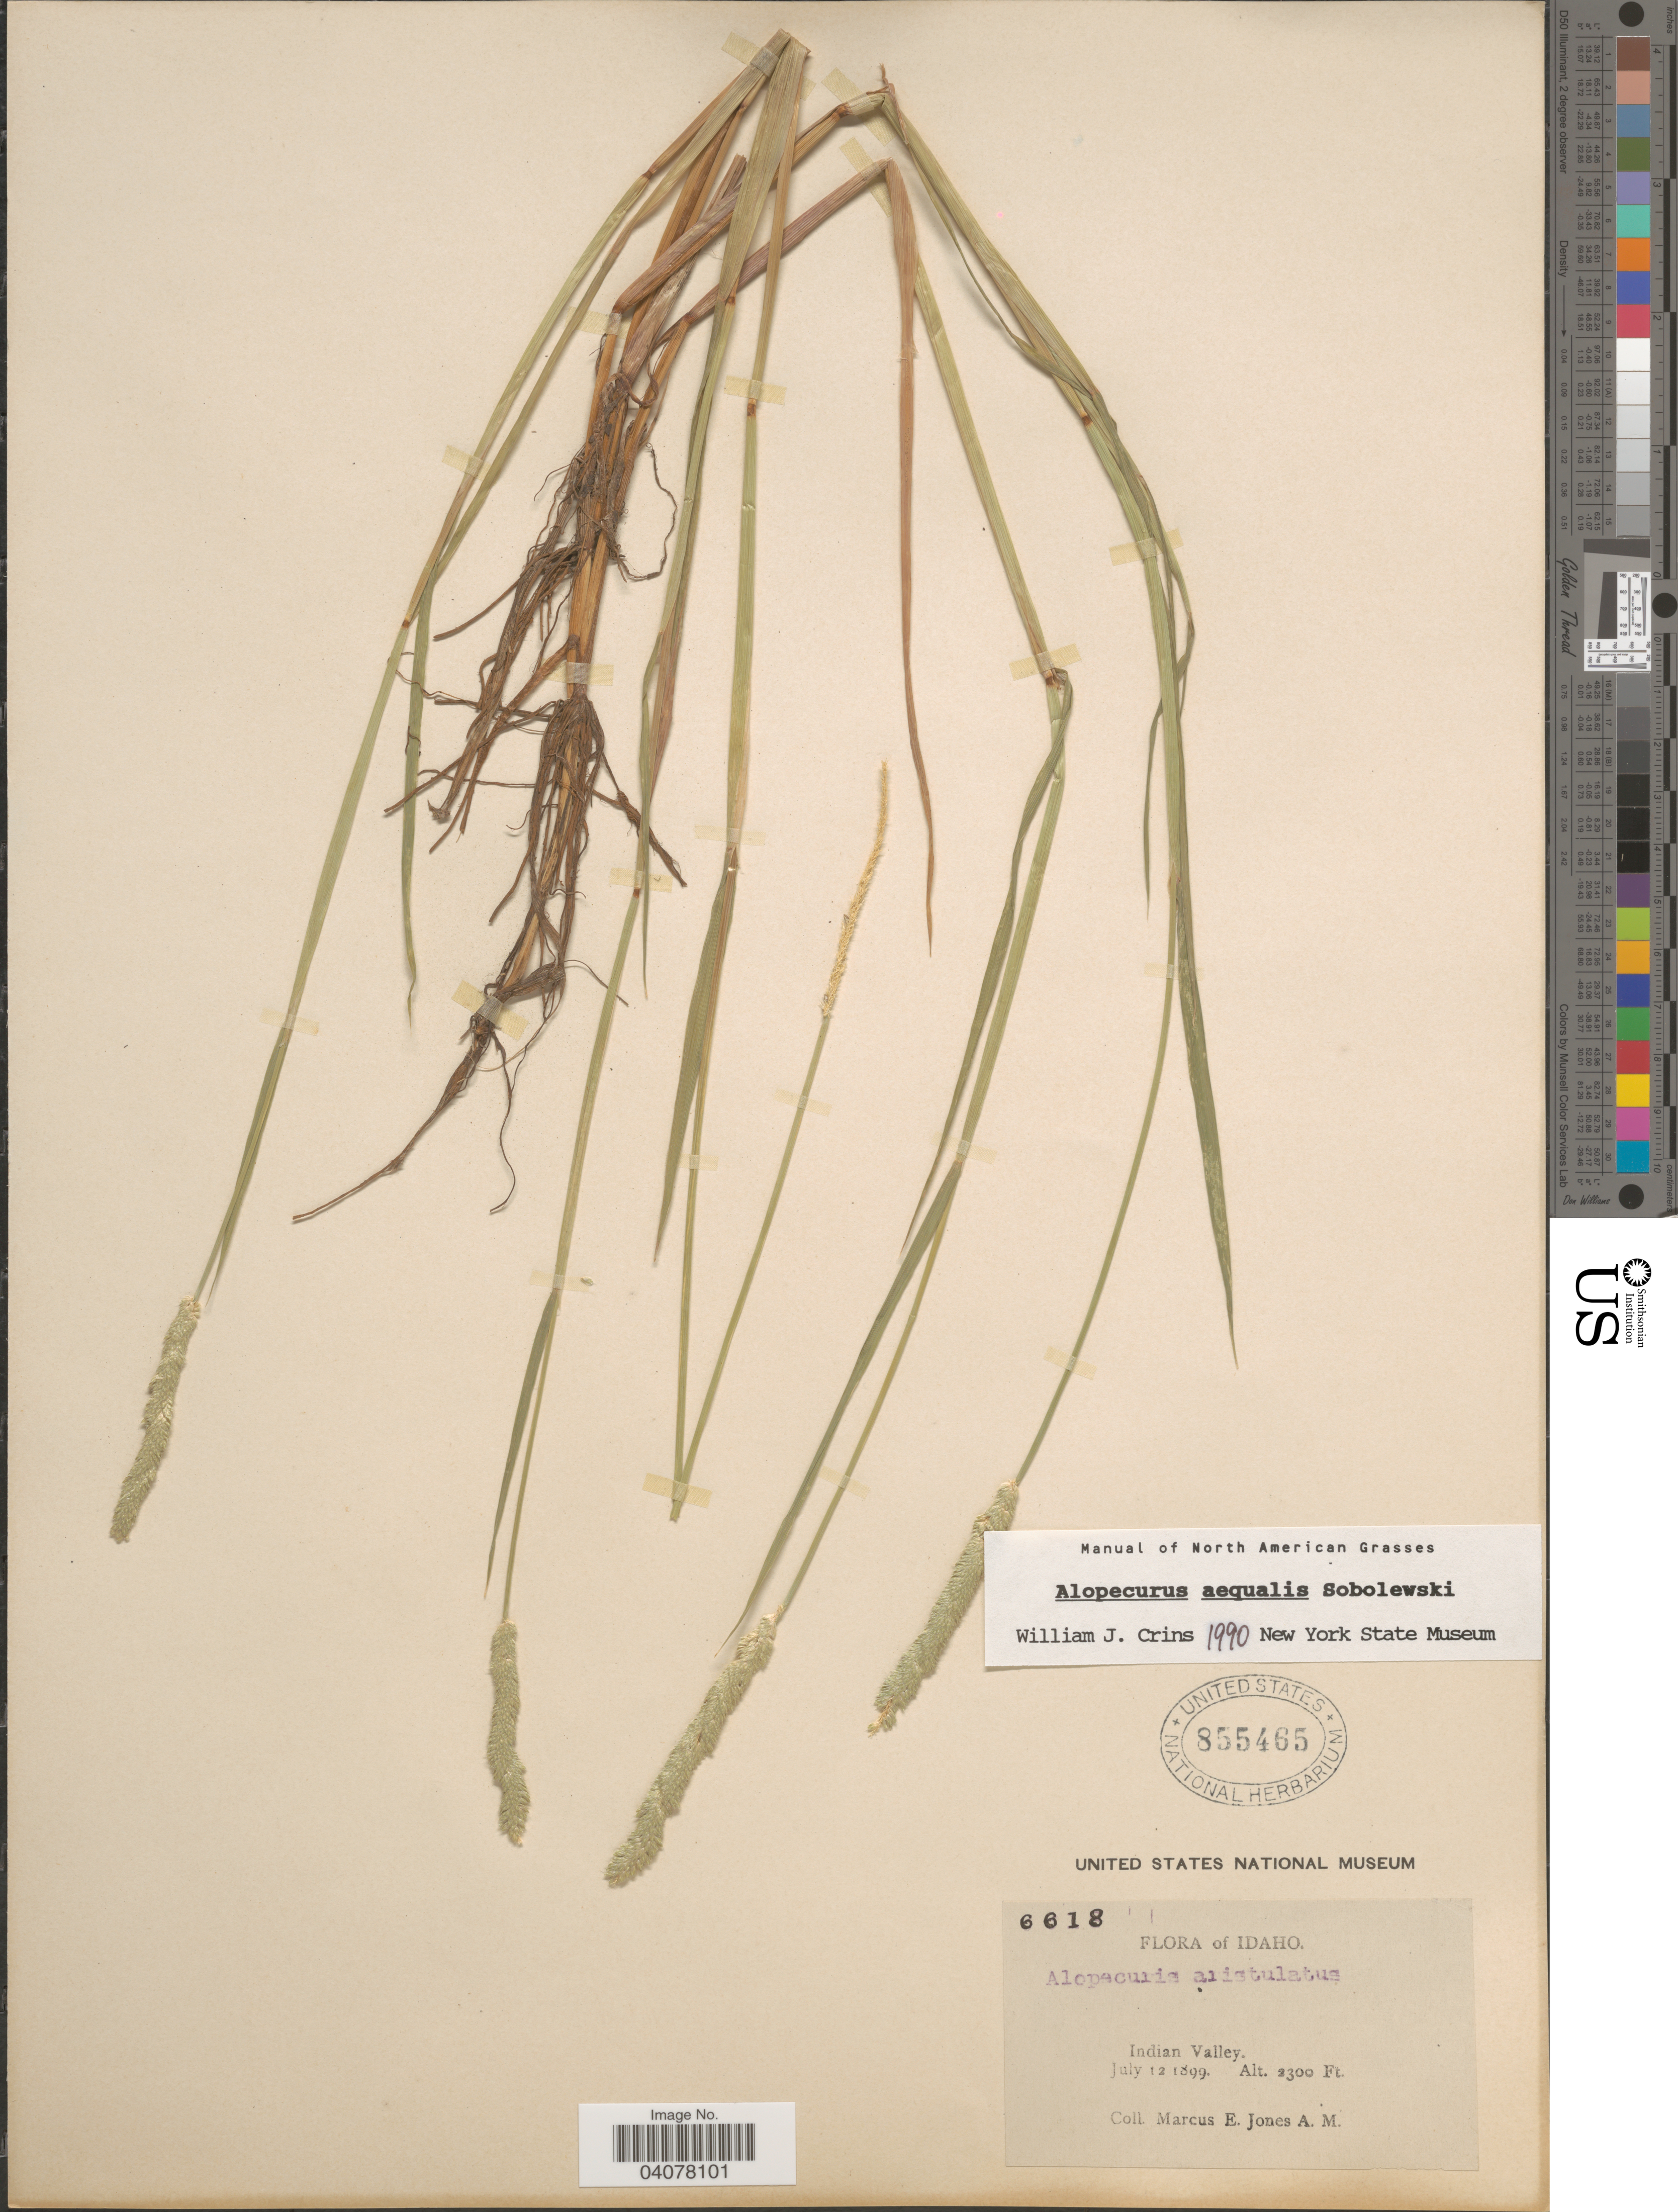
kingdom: Plantae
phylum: Tracheophyta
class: Liliopsida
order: Poales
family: Poaceae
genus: Alopecurus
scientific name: Alopecurus aequalis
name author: Sobol.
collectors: M. E. Jones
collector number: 6618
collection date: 1899-07-12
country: United States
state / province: Idaho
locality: Indian Valley.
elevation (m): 701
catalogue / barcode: US 855465